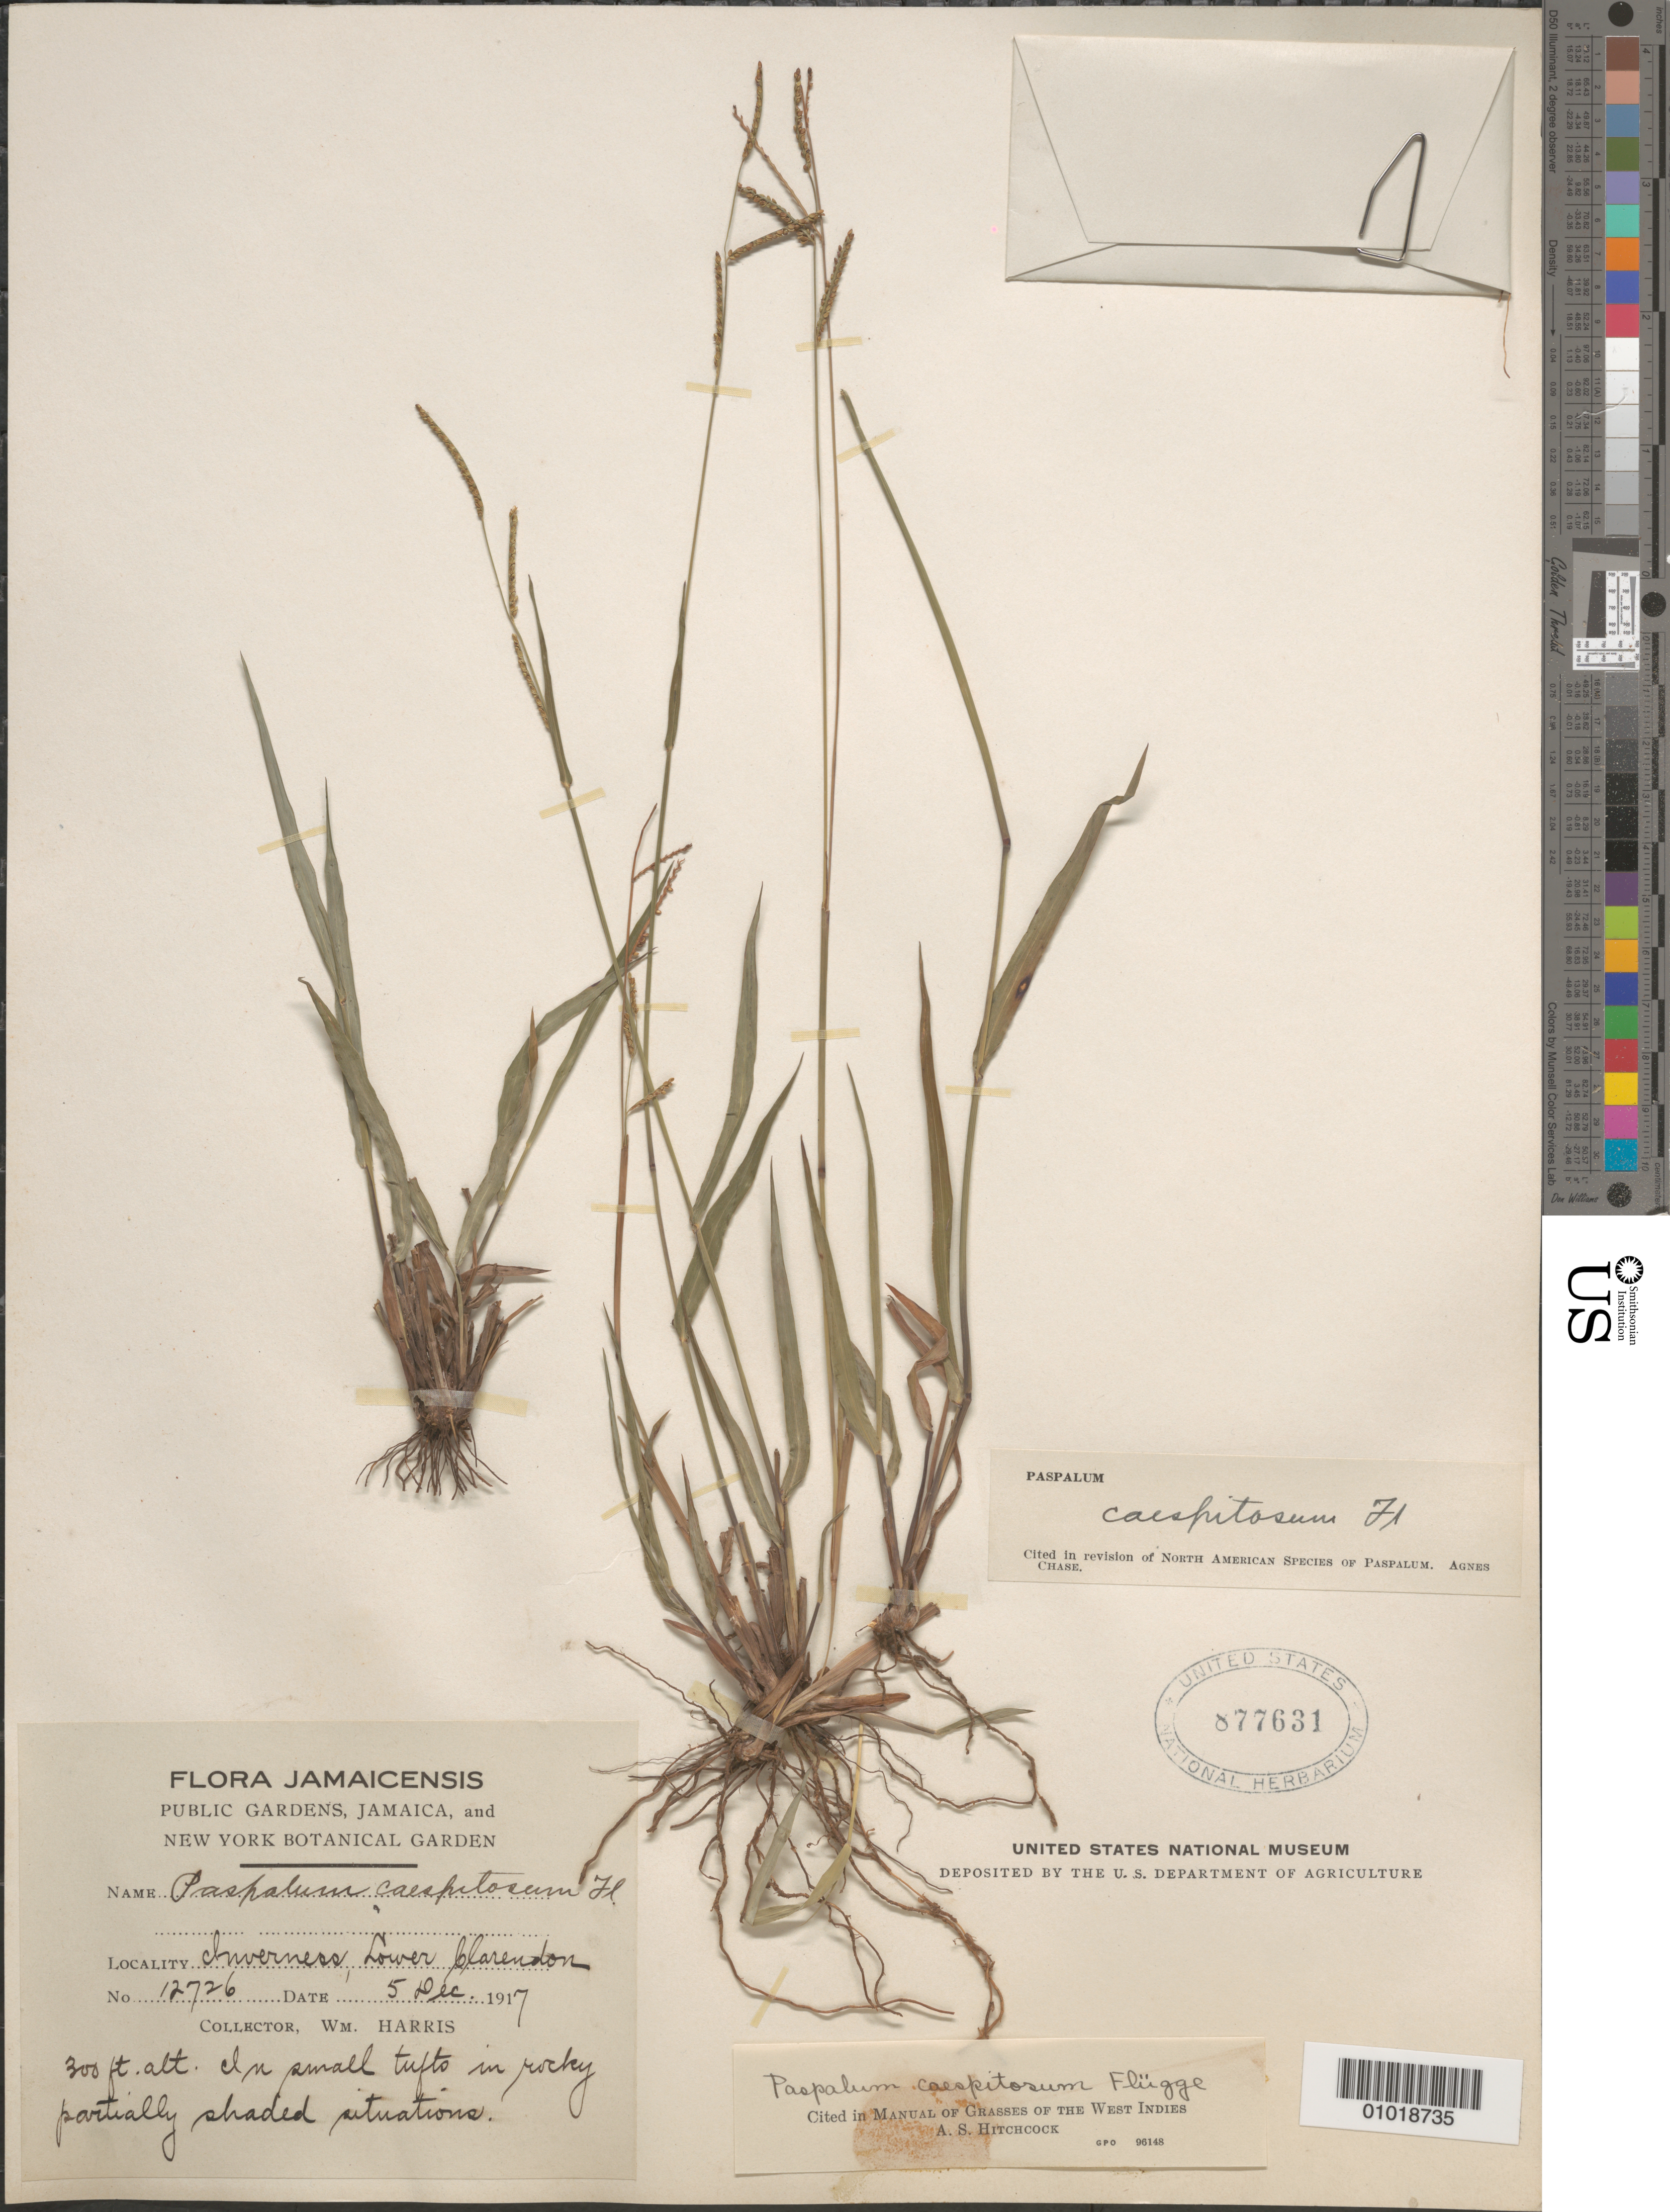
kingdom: Plantae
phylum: Tracheophyta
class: Liliopsida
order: Poales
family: Poaceae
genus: Paspalum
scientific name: Paspalum caespitosum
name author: Flüggé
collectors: A. S. Hitchcock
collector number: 12726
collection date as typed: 05 Dec 1917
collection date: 1917-12-05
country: Jamaica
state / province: Clarendon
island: Jamaica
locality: Inverness, Lower Clarendon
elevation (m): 91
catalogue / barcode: US 877631